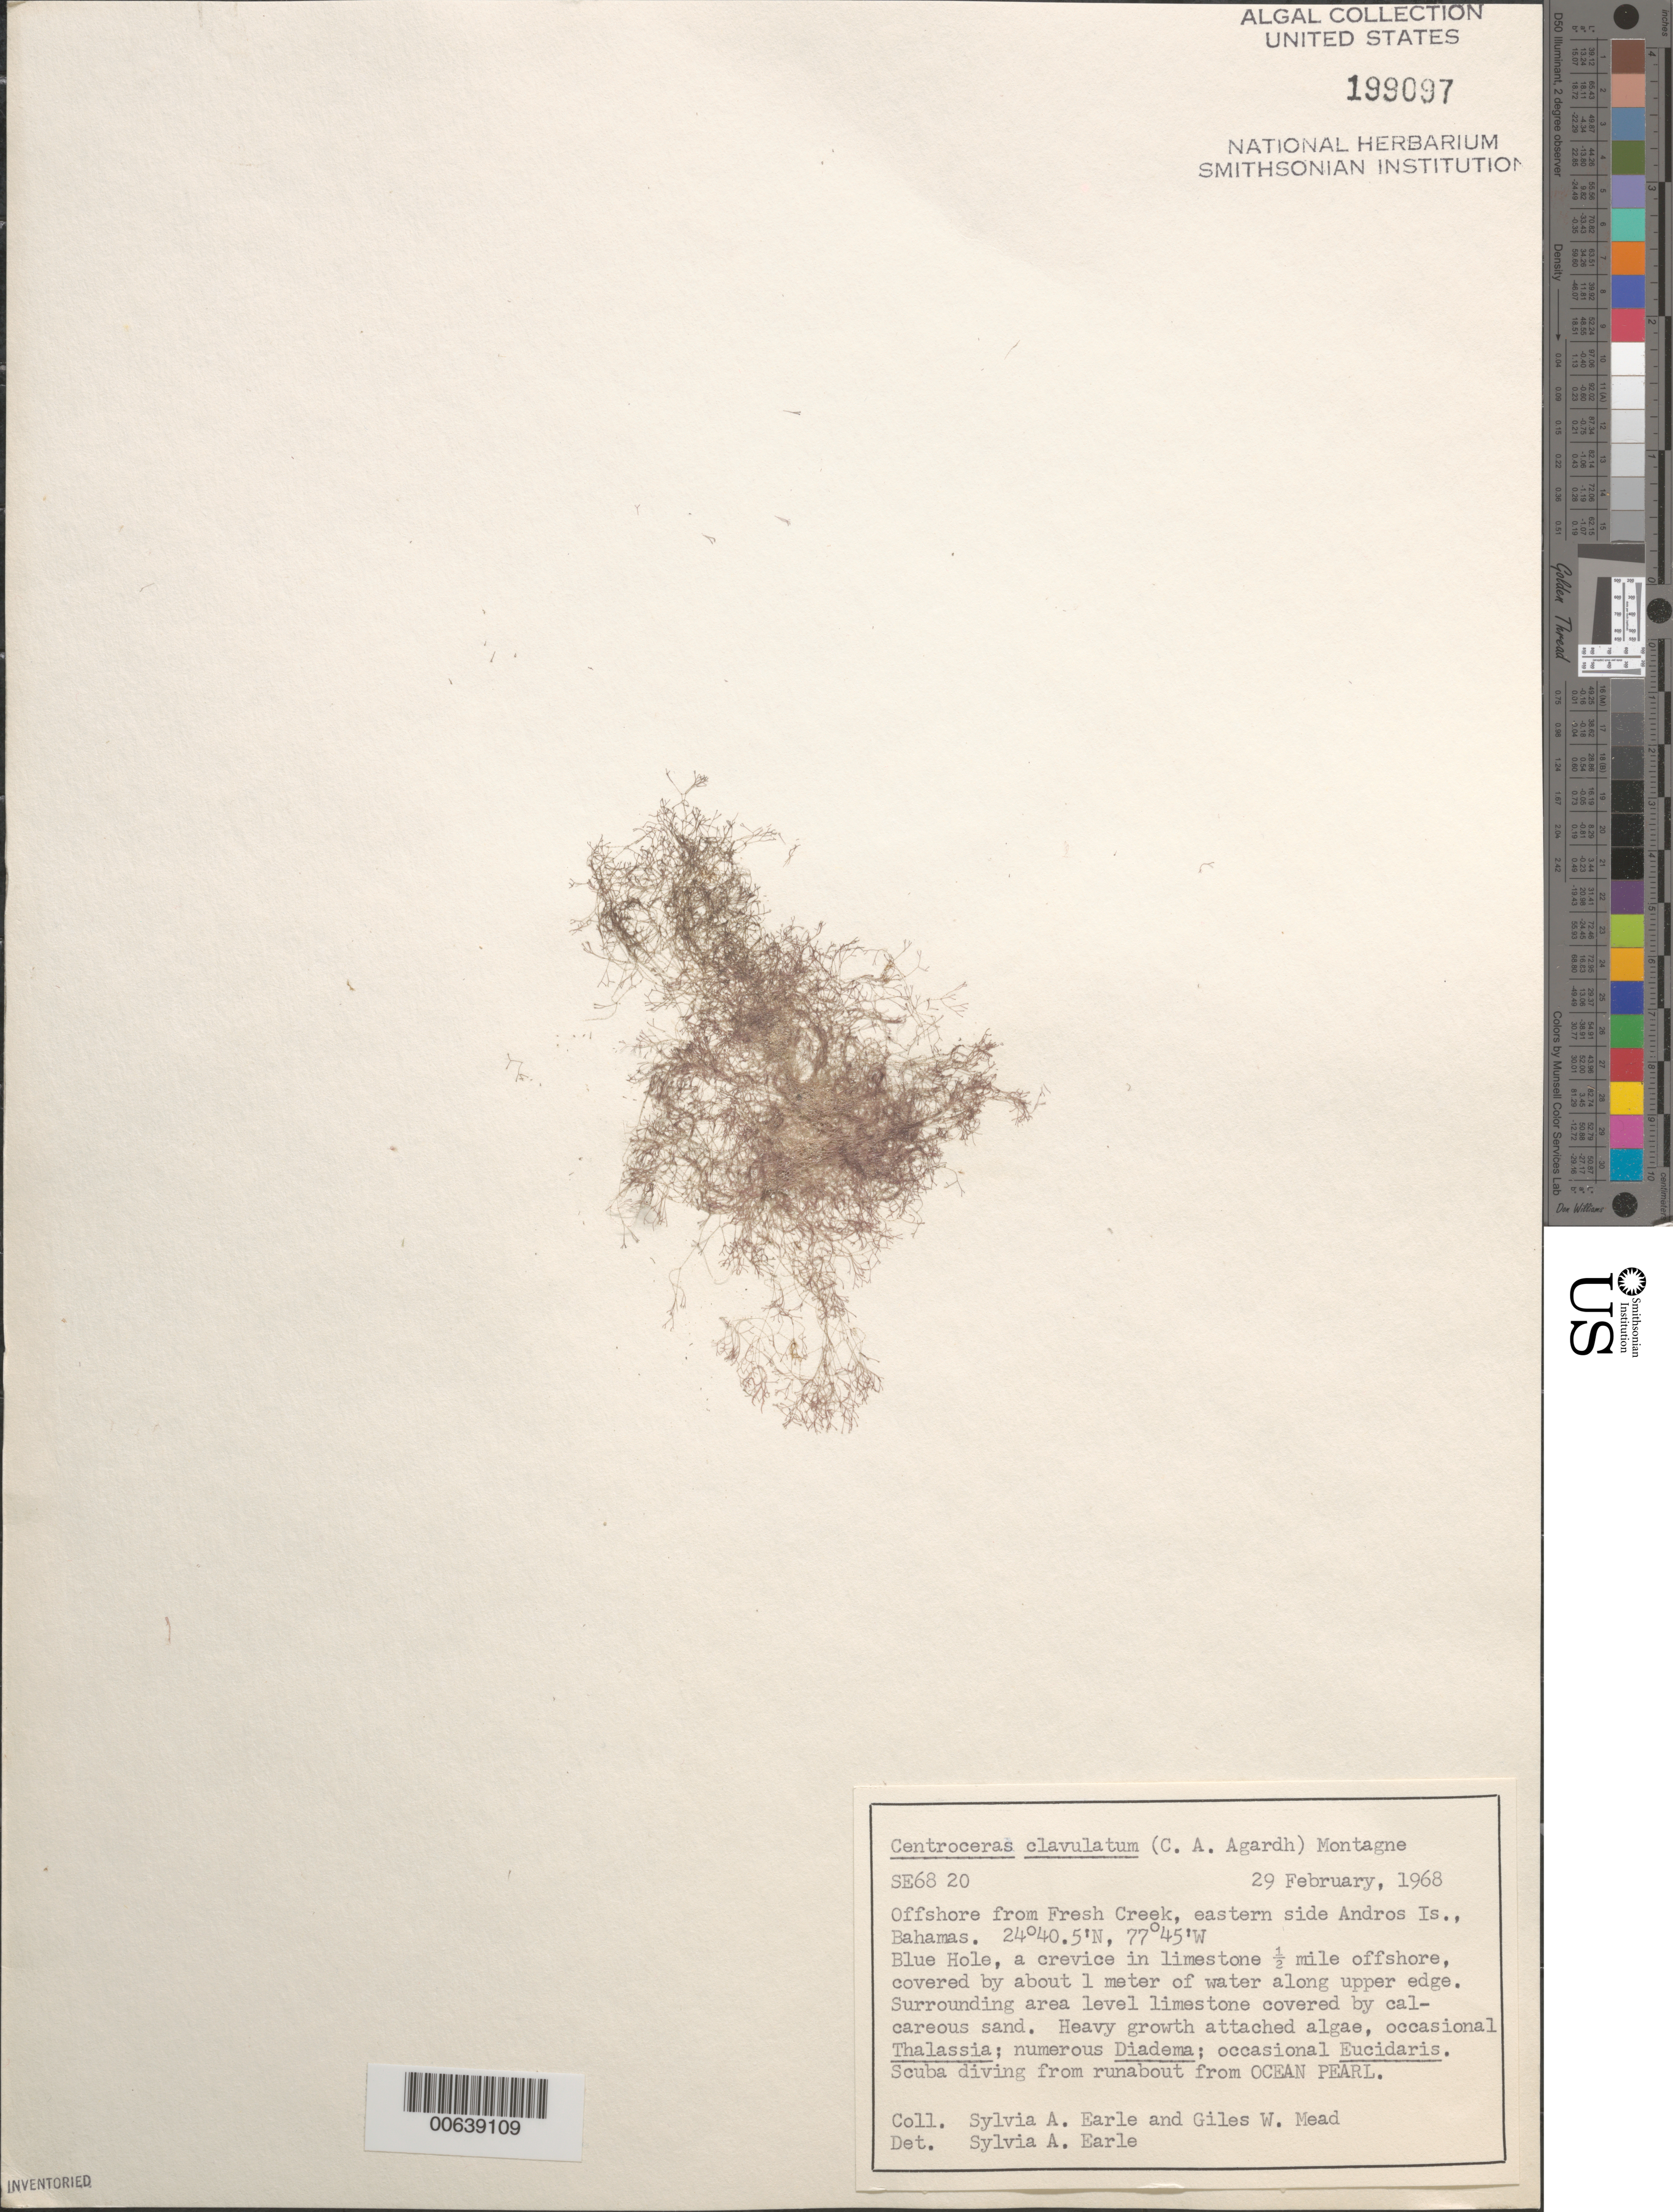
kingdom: Plantae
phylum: Rhodophyta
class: Florideophyceae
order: Ceramiales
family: Ceramiaceae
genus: Centroceras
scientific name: Centroceras clavulatum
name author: (C. Agardh) Mont.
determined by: Earle, S. A.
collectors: S. A. Earle & G. W. Mead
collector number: SE 6820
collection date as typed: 29 Feb 1968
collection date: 1968-02-29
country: Bahamas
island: Andros Island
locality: Blue Hole, off Fresh Creek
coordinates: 24 40.5' N, 77 45' W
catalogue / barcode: US 199097